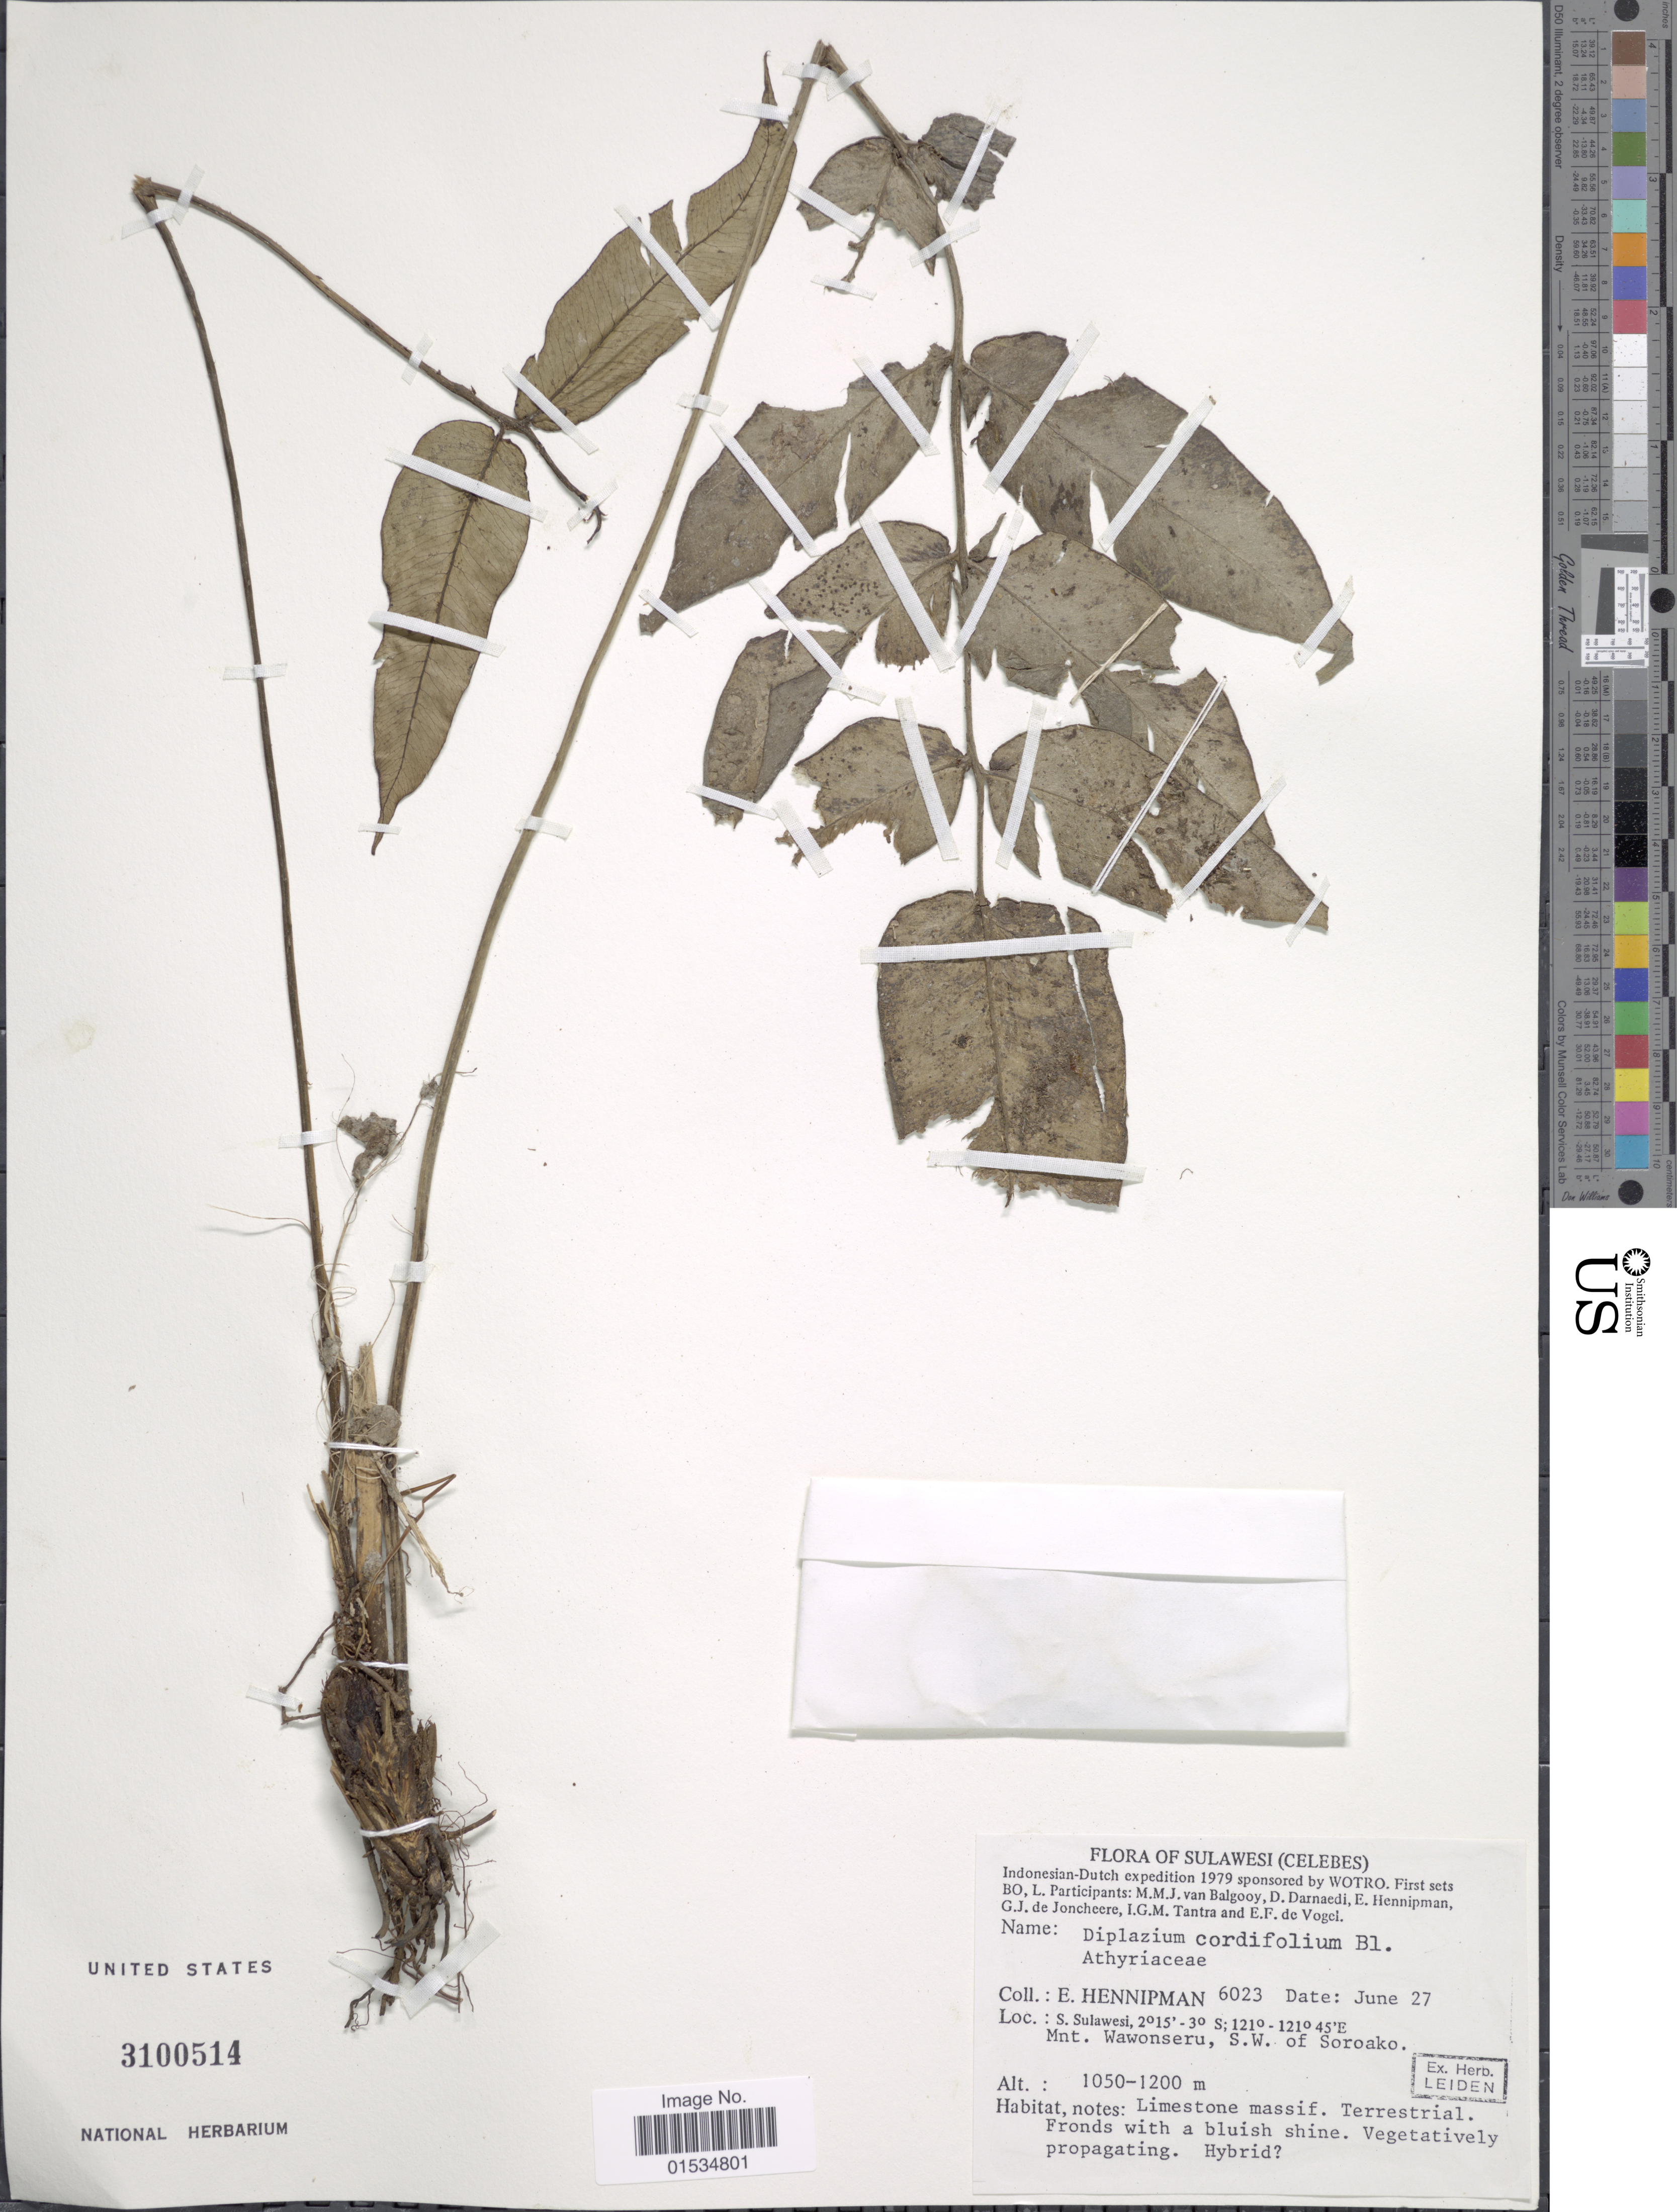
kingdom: Plantae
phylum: Tracheophyta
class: Polypodiopsida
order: Polypodiales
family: Athyriaceae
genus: Diplazium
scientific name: Diplazium cordifolium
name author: Blume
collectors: E. Hennipman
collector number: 6023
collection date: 1979-06-27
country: Indonesia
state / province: Sulawesi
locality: Celebes, S. Sulawesi, Mnt. Wawonseru, S.W. of Soroako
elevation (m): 1050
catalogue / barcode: US 3100514